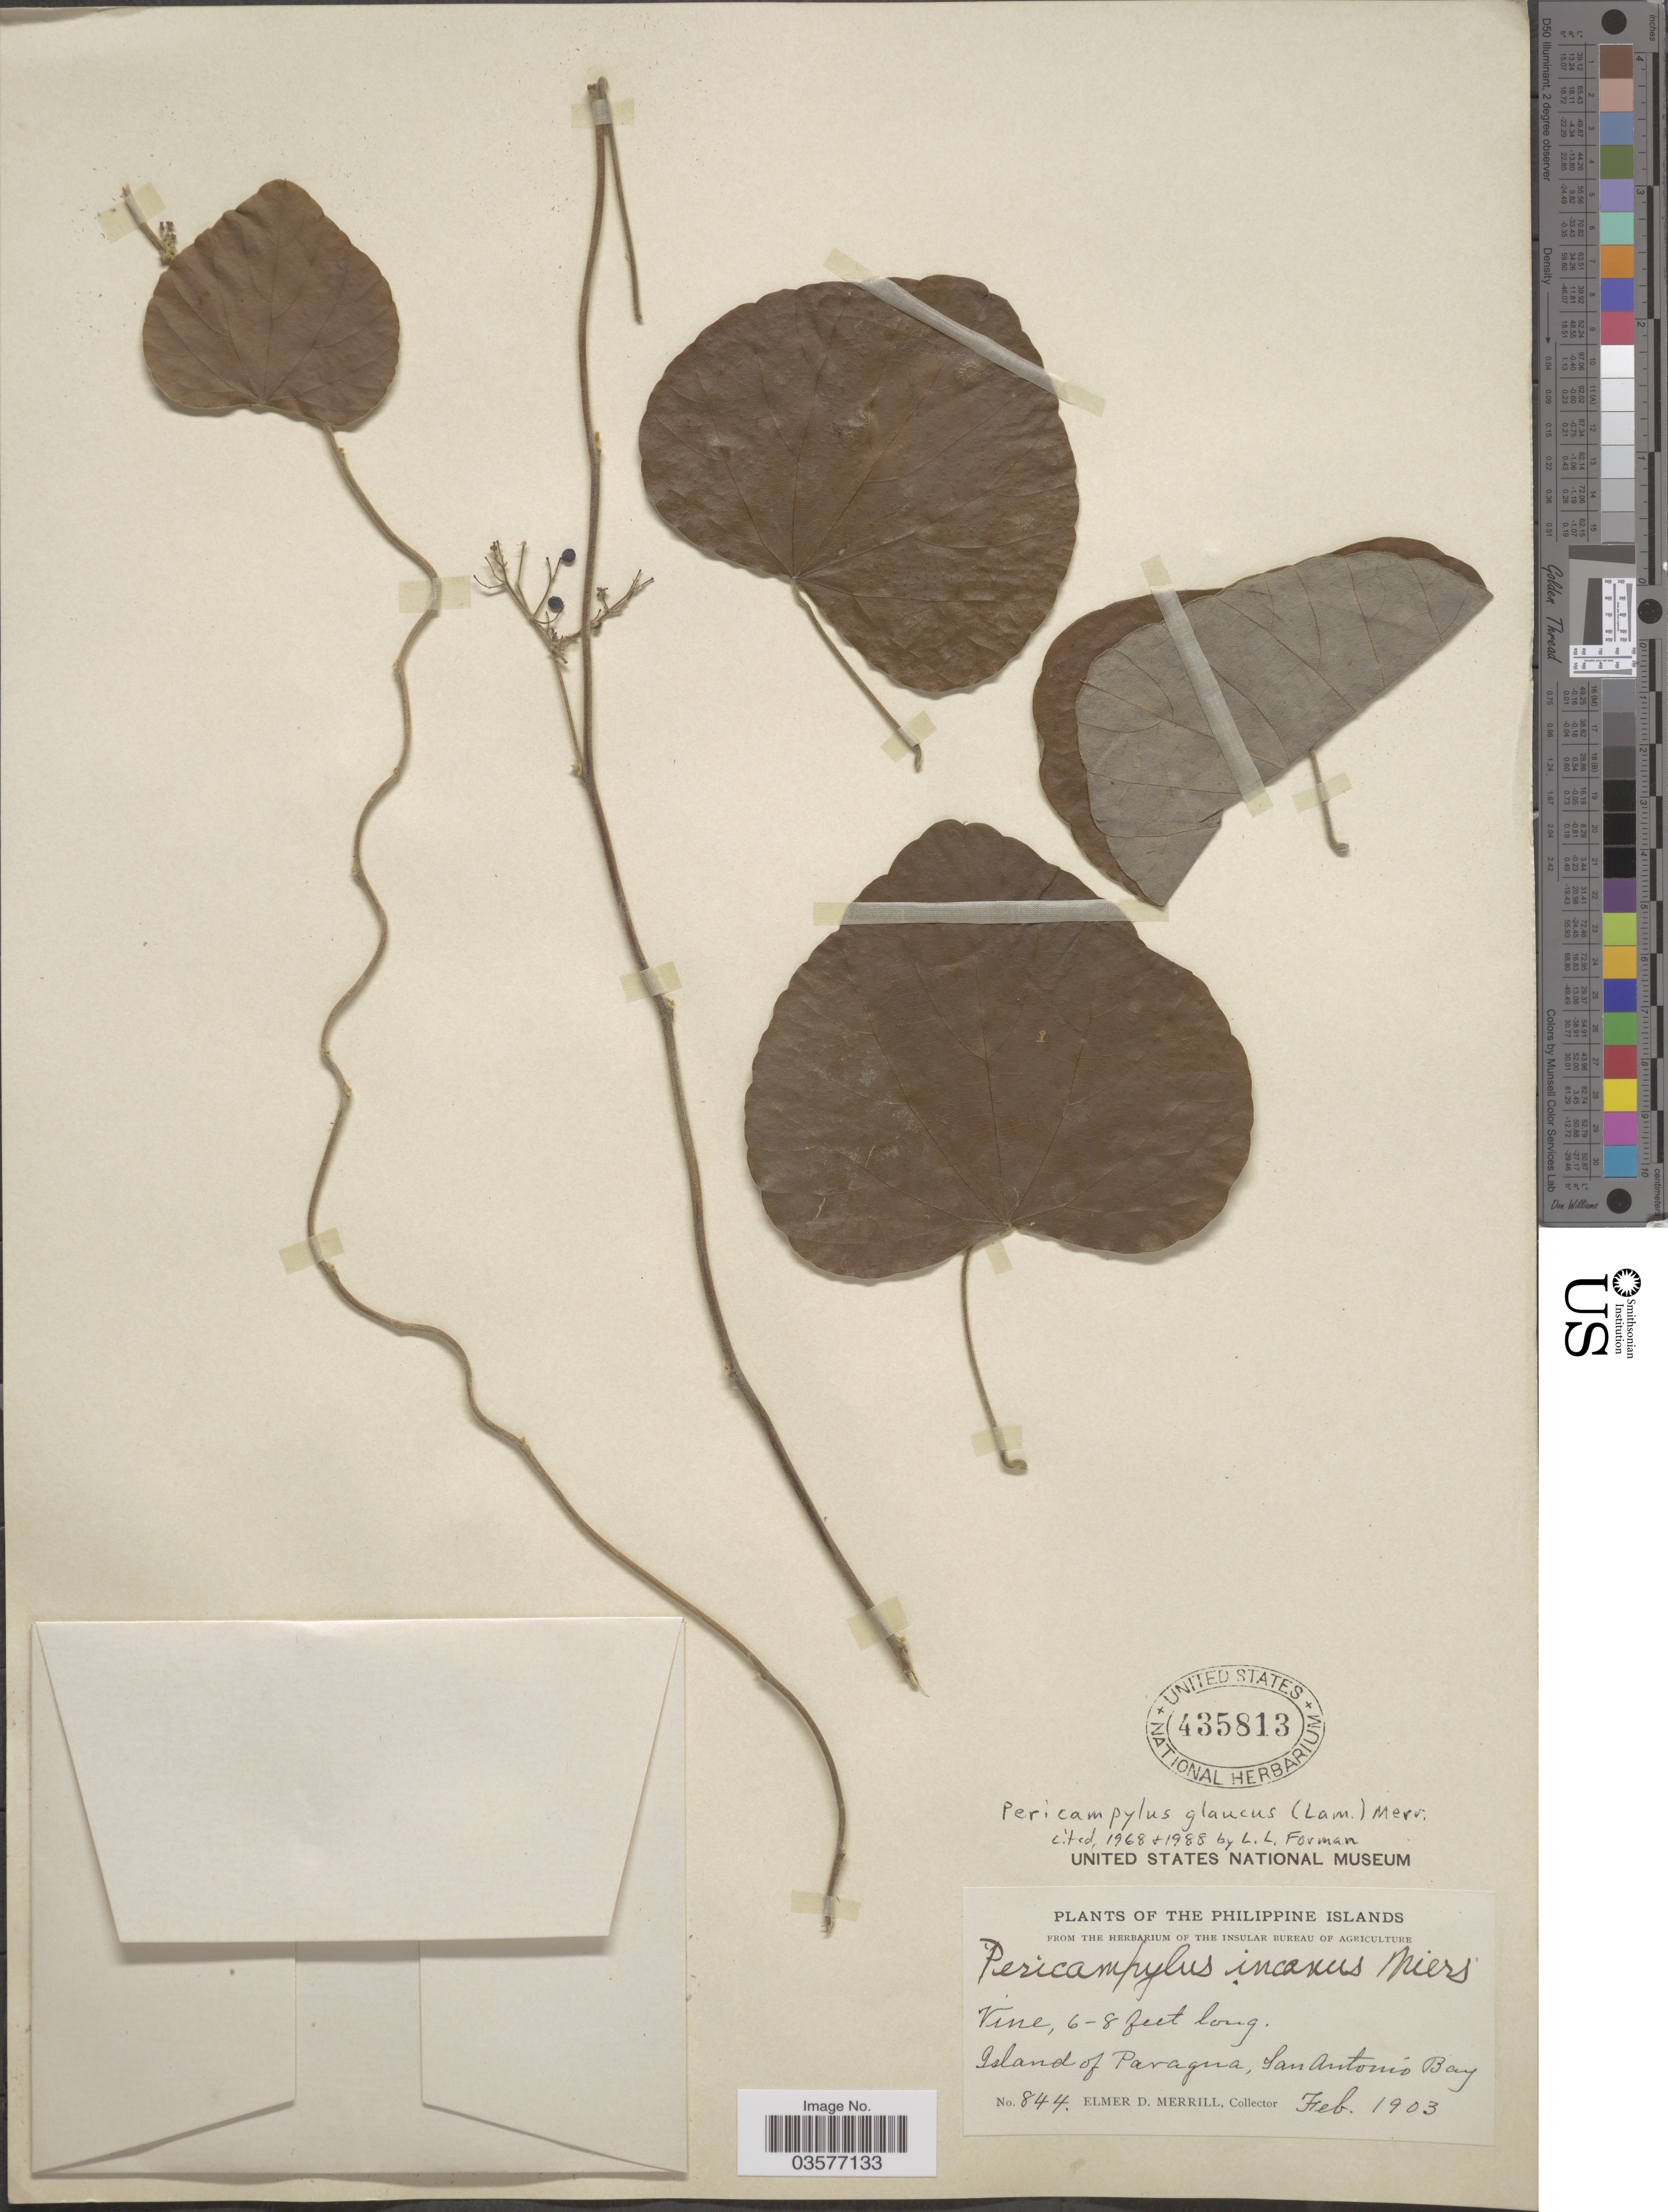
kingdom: Plantae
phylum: Tracheophyta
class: Magnoliopsida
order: Ranunculales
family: Menispermaceae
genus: Pericampylus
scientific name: Pericampylus glaucus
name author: (Lam.) Merr.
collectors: E. D. Merrill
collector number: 844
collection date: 1903-02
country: Philippines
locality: The Philippine Islands. Islands of Paragua, San Antonio Bay.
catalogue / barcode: US 435813